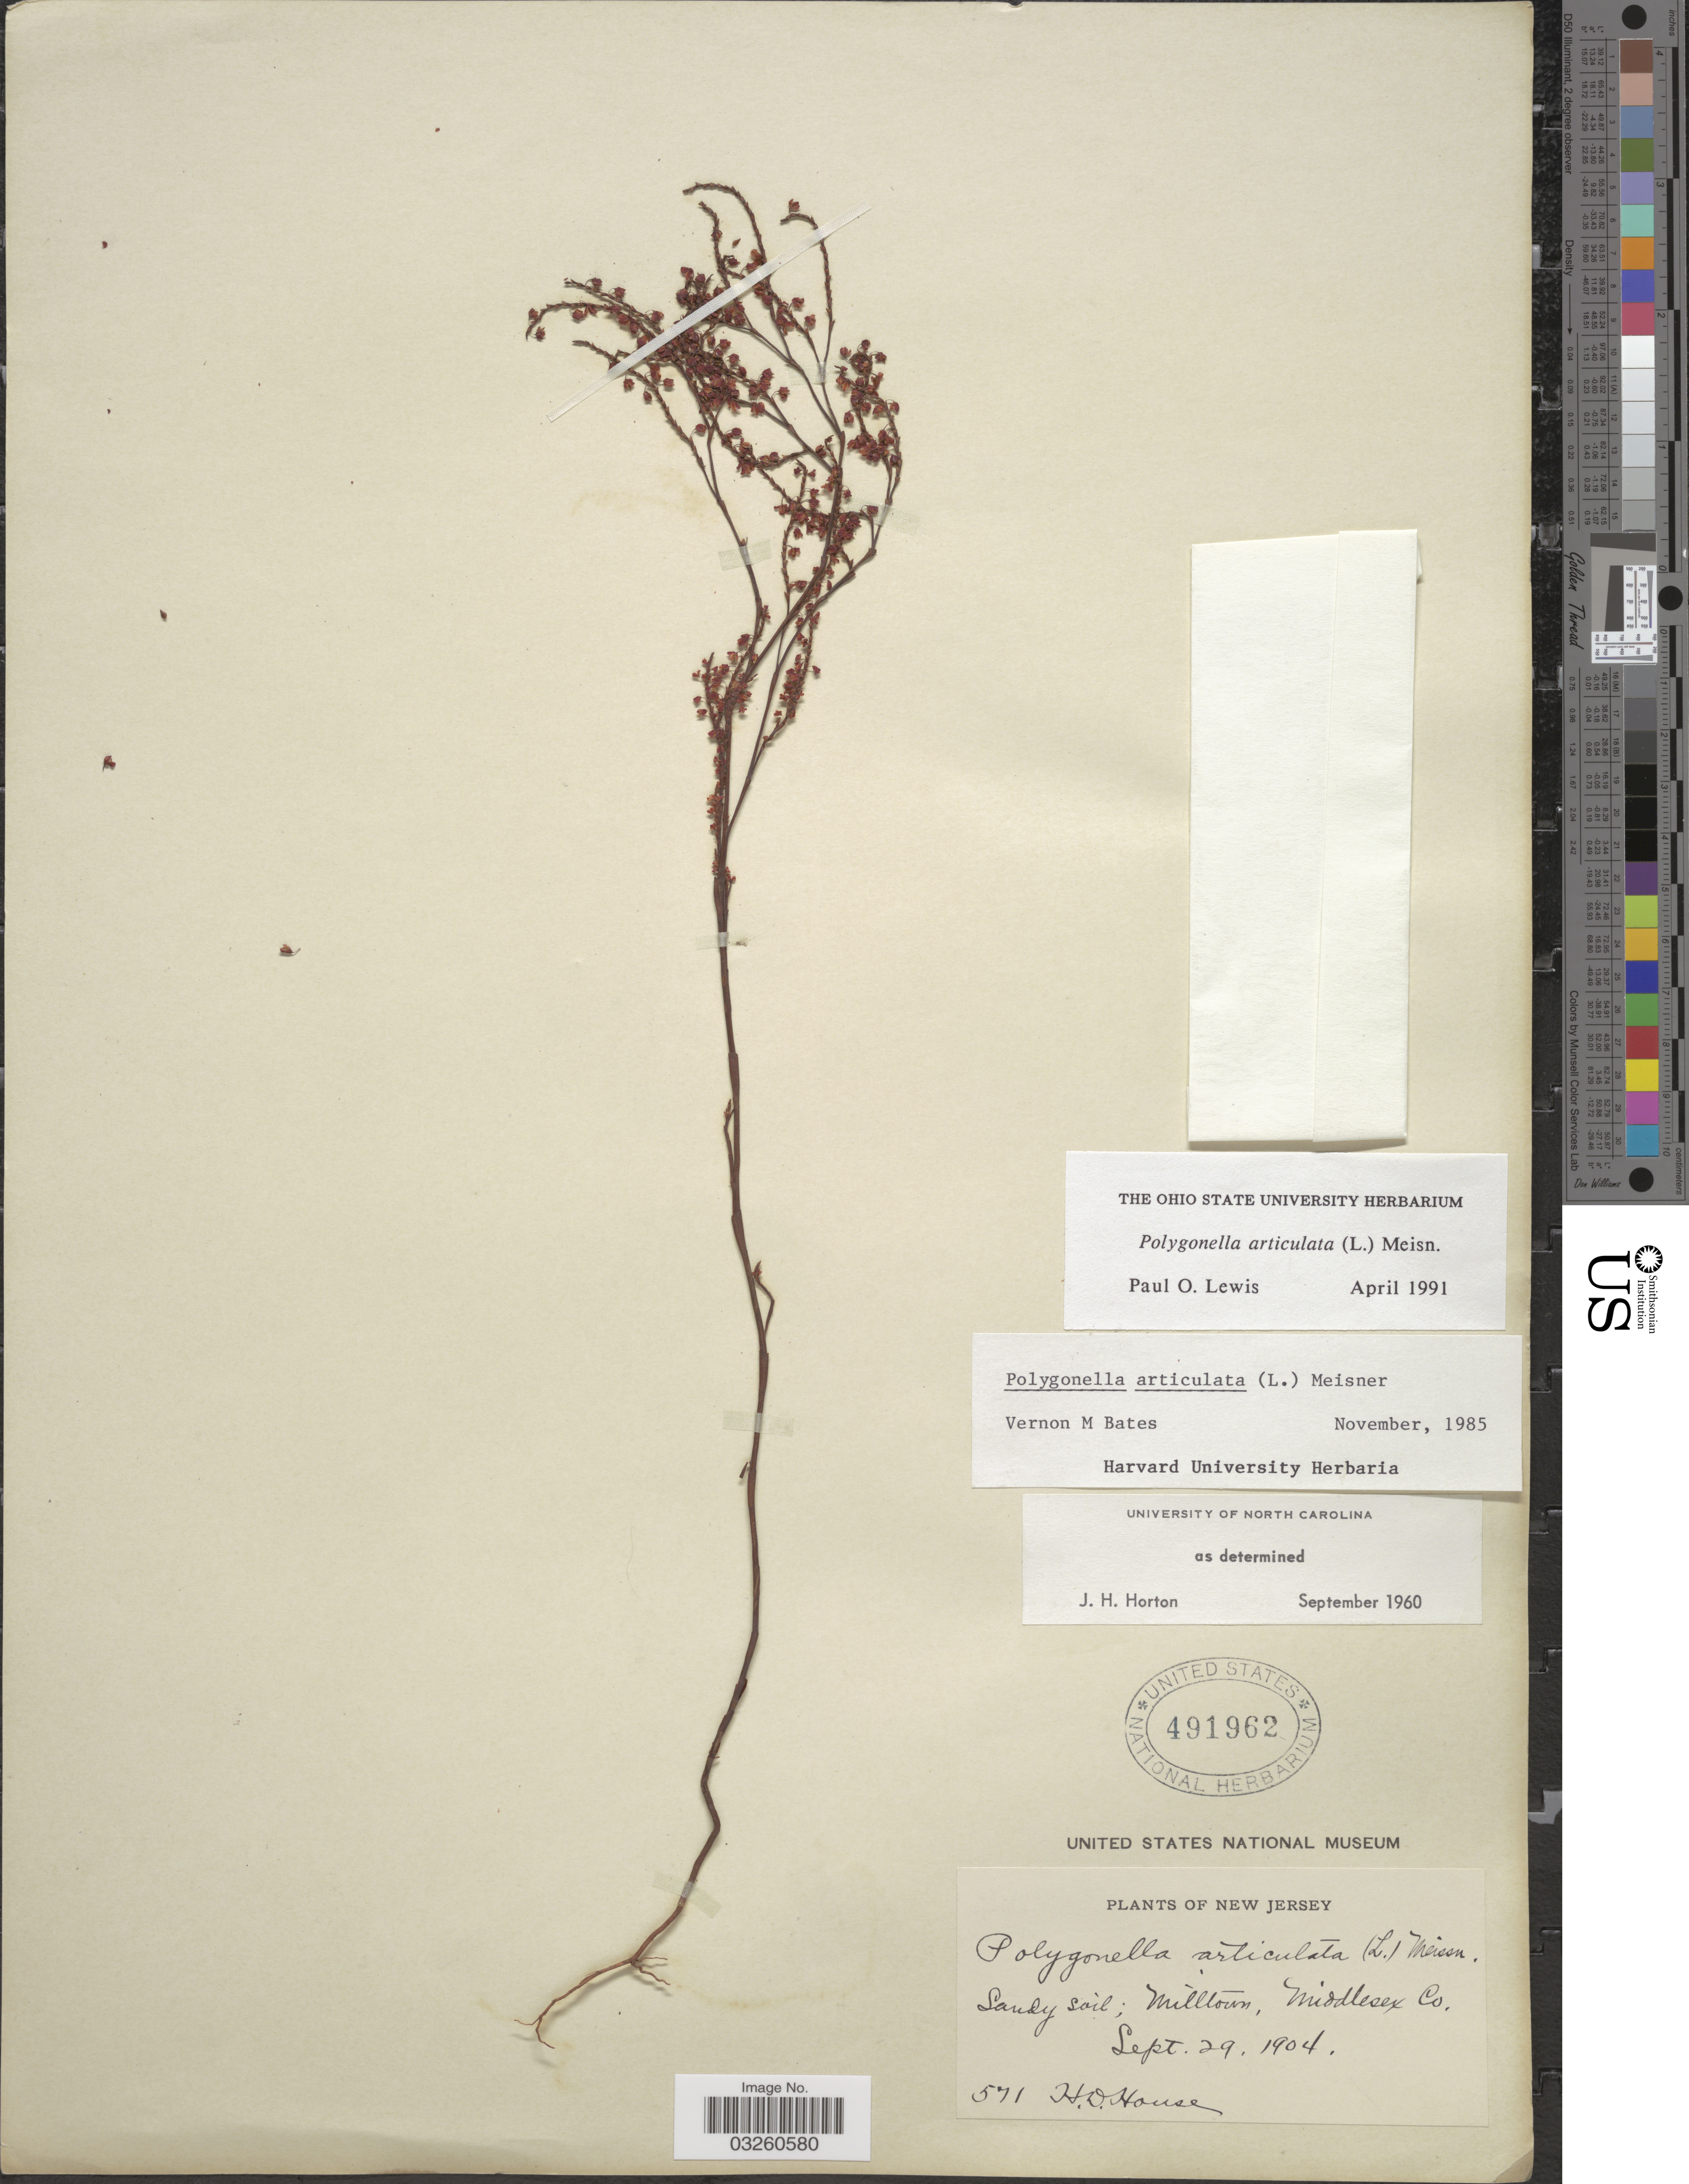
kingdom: Plantae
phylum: Tracheophyta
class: Magnoliopsida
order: Caryophyllales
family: Polygonaceae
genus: Polygonella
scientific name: Polygonella articulata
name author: (L.) Meisn.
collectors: H. D. House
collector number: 571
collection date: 1904-09-29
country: United States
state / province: New Jersey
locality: Milltoun, Middlesex Co.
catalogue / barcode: US 491962